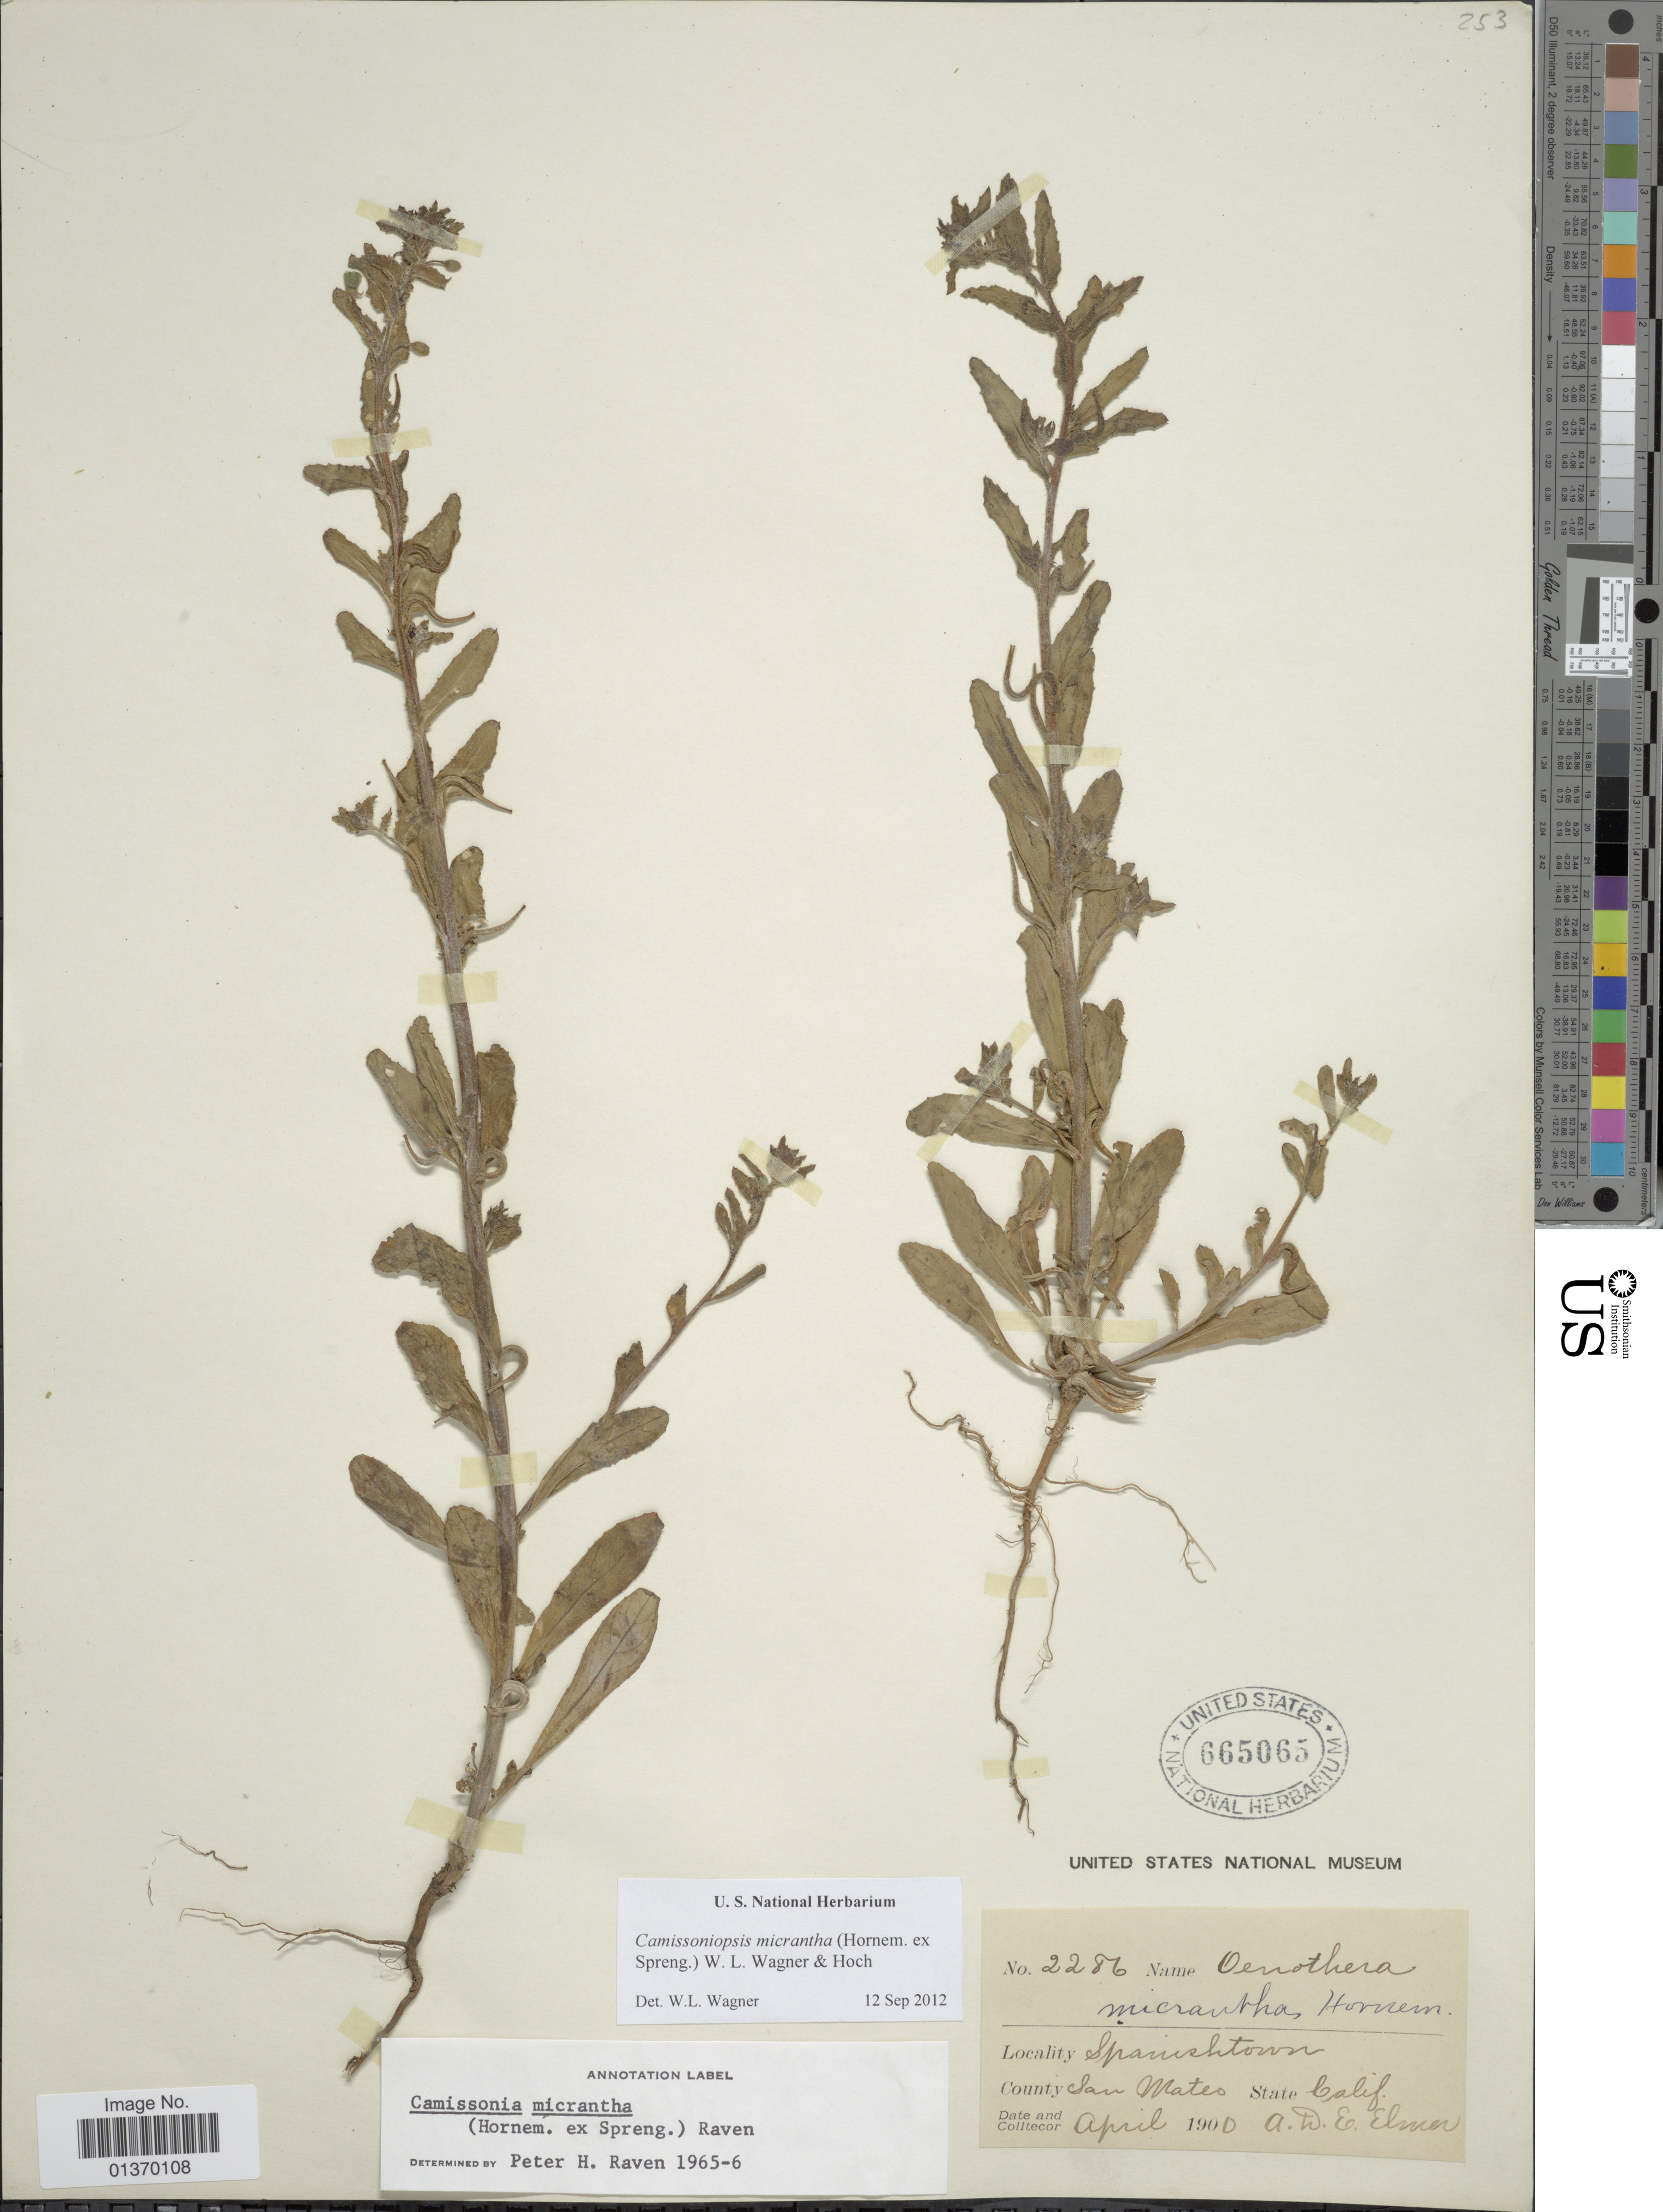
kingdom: Plantae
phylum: Tracheophyta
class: Magnoliopsida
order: Myrtales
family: Onagraceae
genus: Camissoniopsis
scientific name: Camissoniopsis micrantha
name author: (Hornem. ex Spreng.) W.L. Wagner & Hoch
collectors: A. D. E. Elmer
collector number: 2286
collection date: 1900-04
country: United States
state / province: California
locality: Spanishtown, San Mateo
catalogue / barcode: US 665065